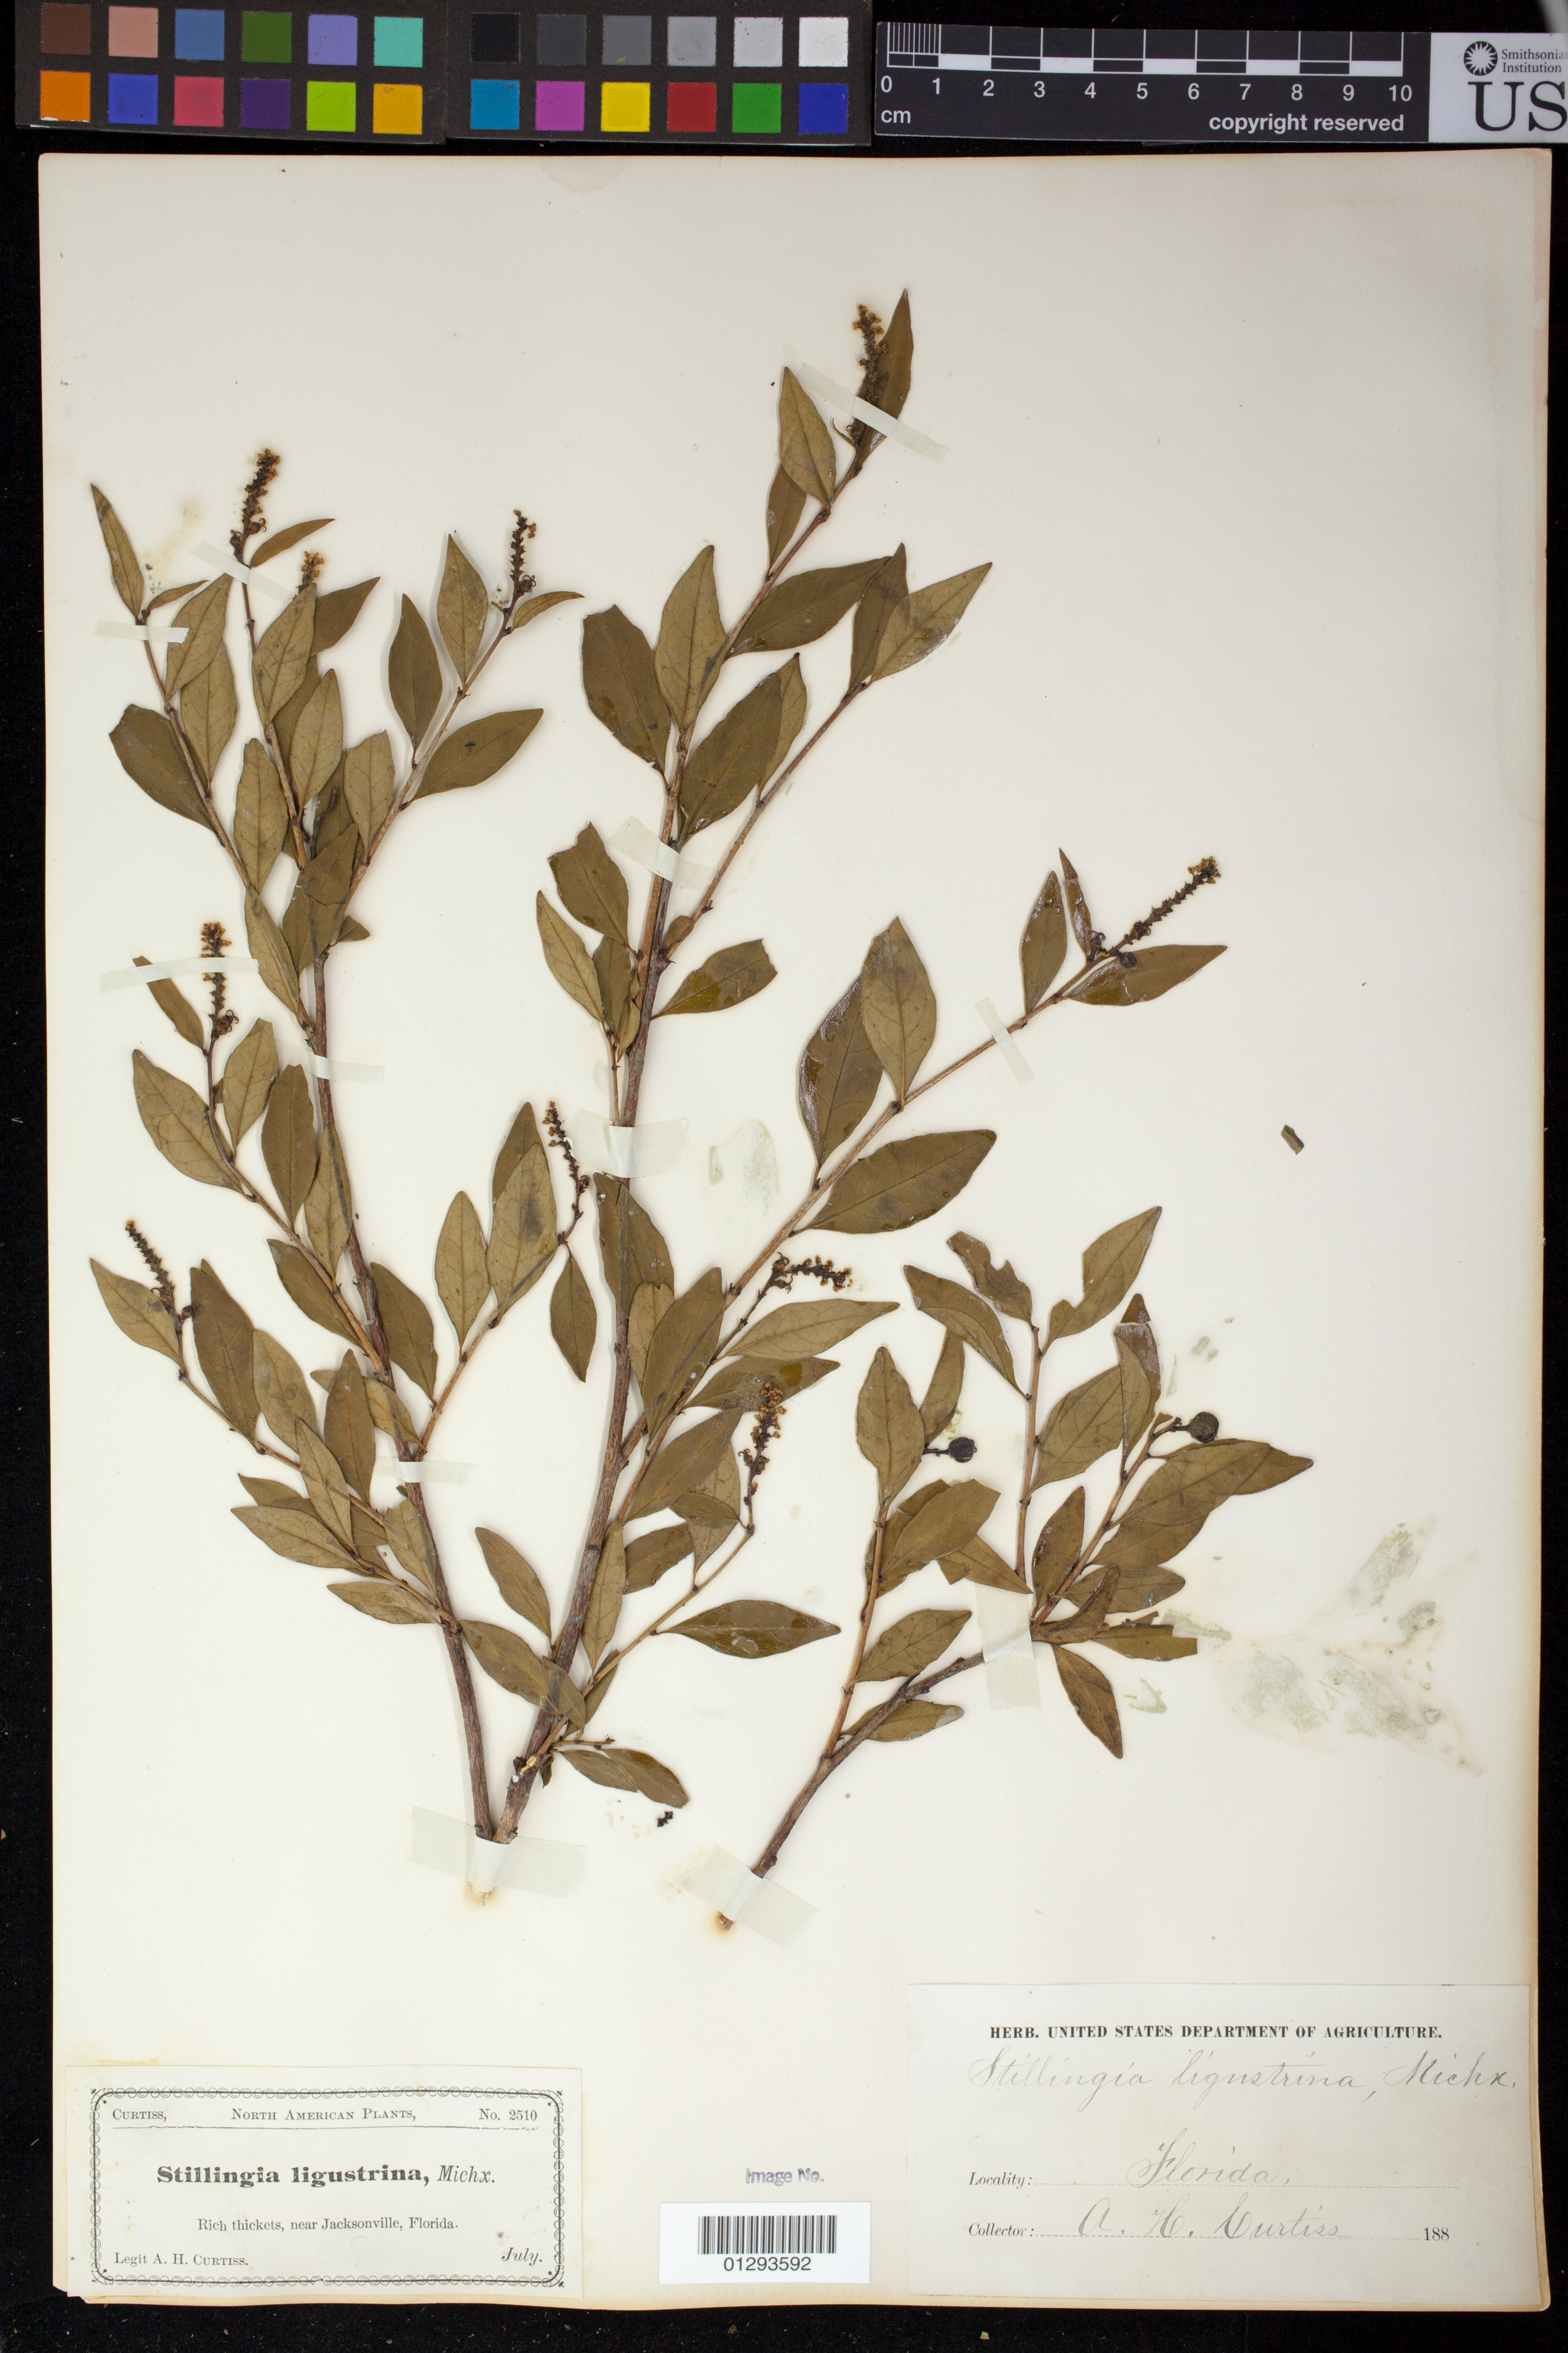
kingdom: Plantae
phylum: Tracheophyta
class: Magnoliopsida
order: Malpighiales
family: Euphorbiaceae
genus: Sebastiania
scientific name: Sebastiania fruticosa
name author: (Bartram) Fernald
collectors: A. H. Curtiss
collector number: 2510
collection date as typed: Jul 188-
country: United States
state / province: Florida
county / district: Duval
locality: Near Jacksonville